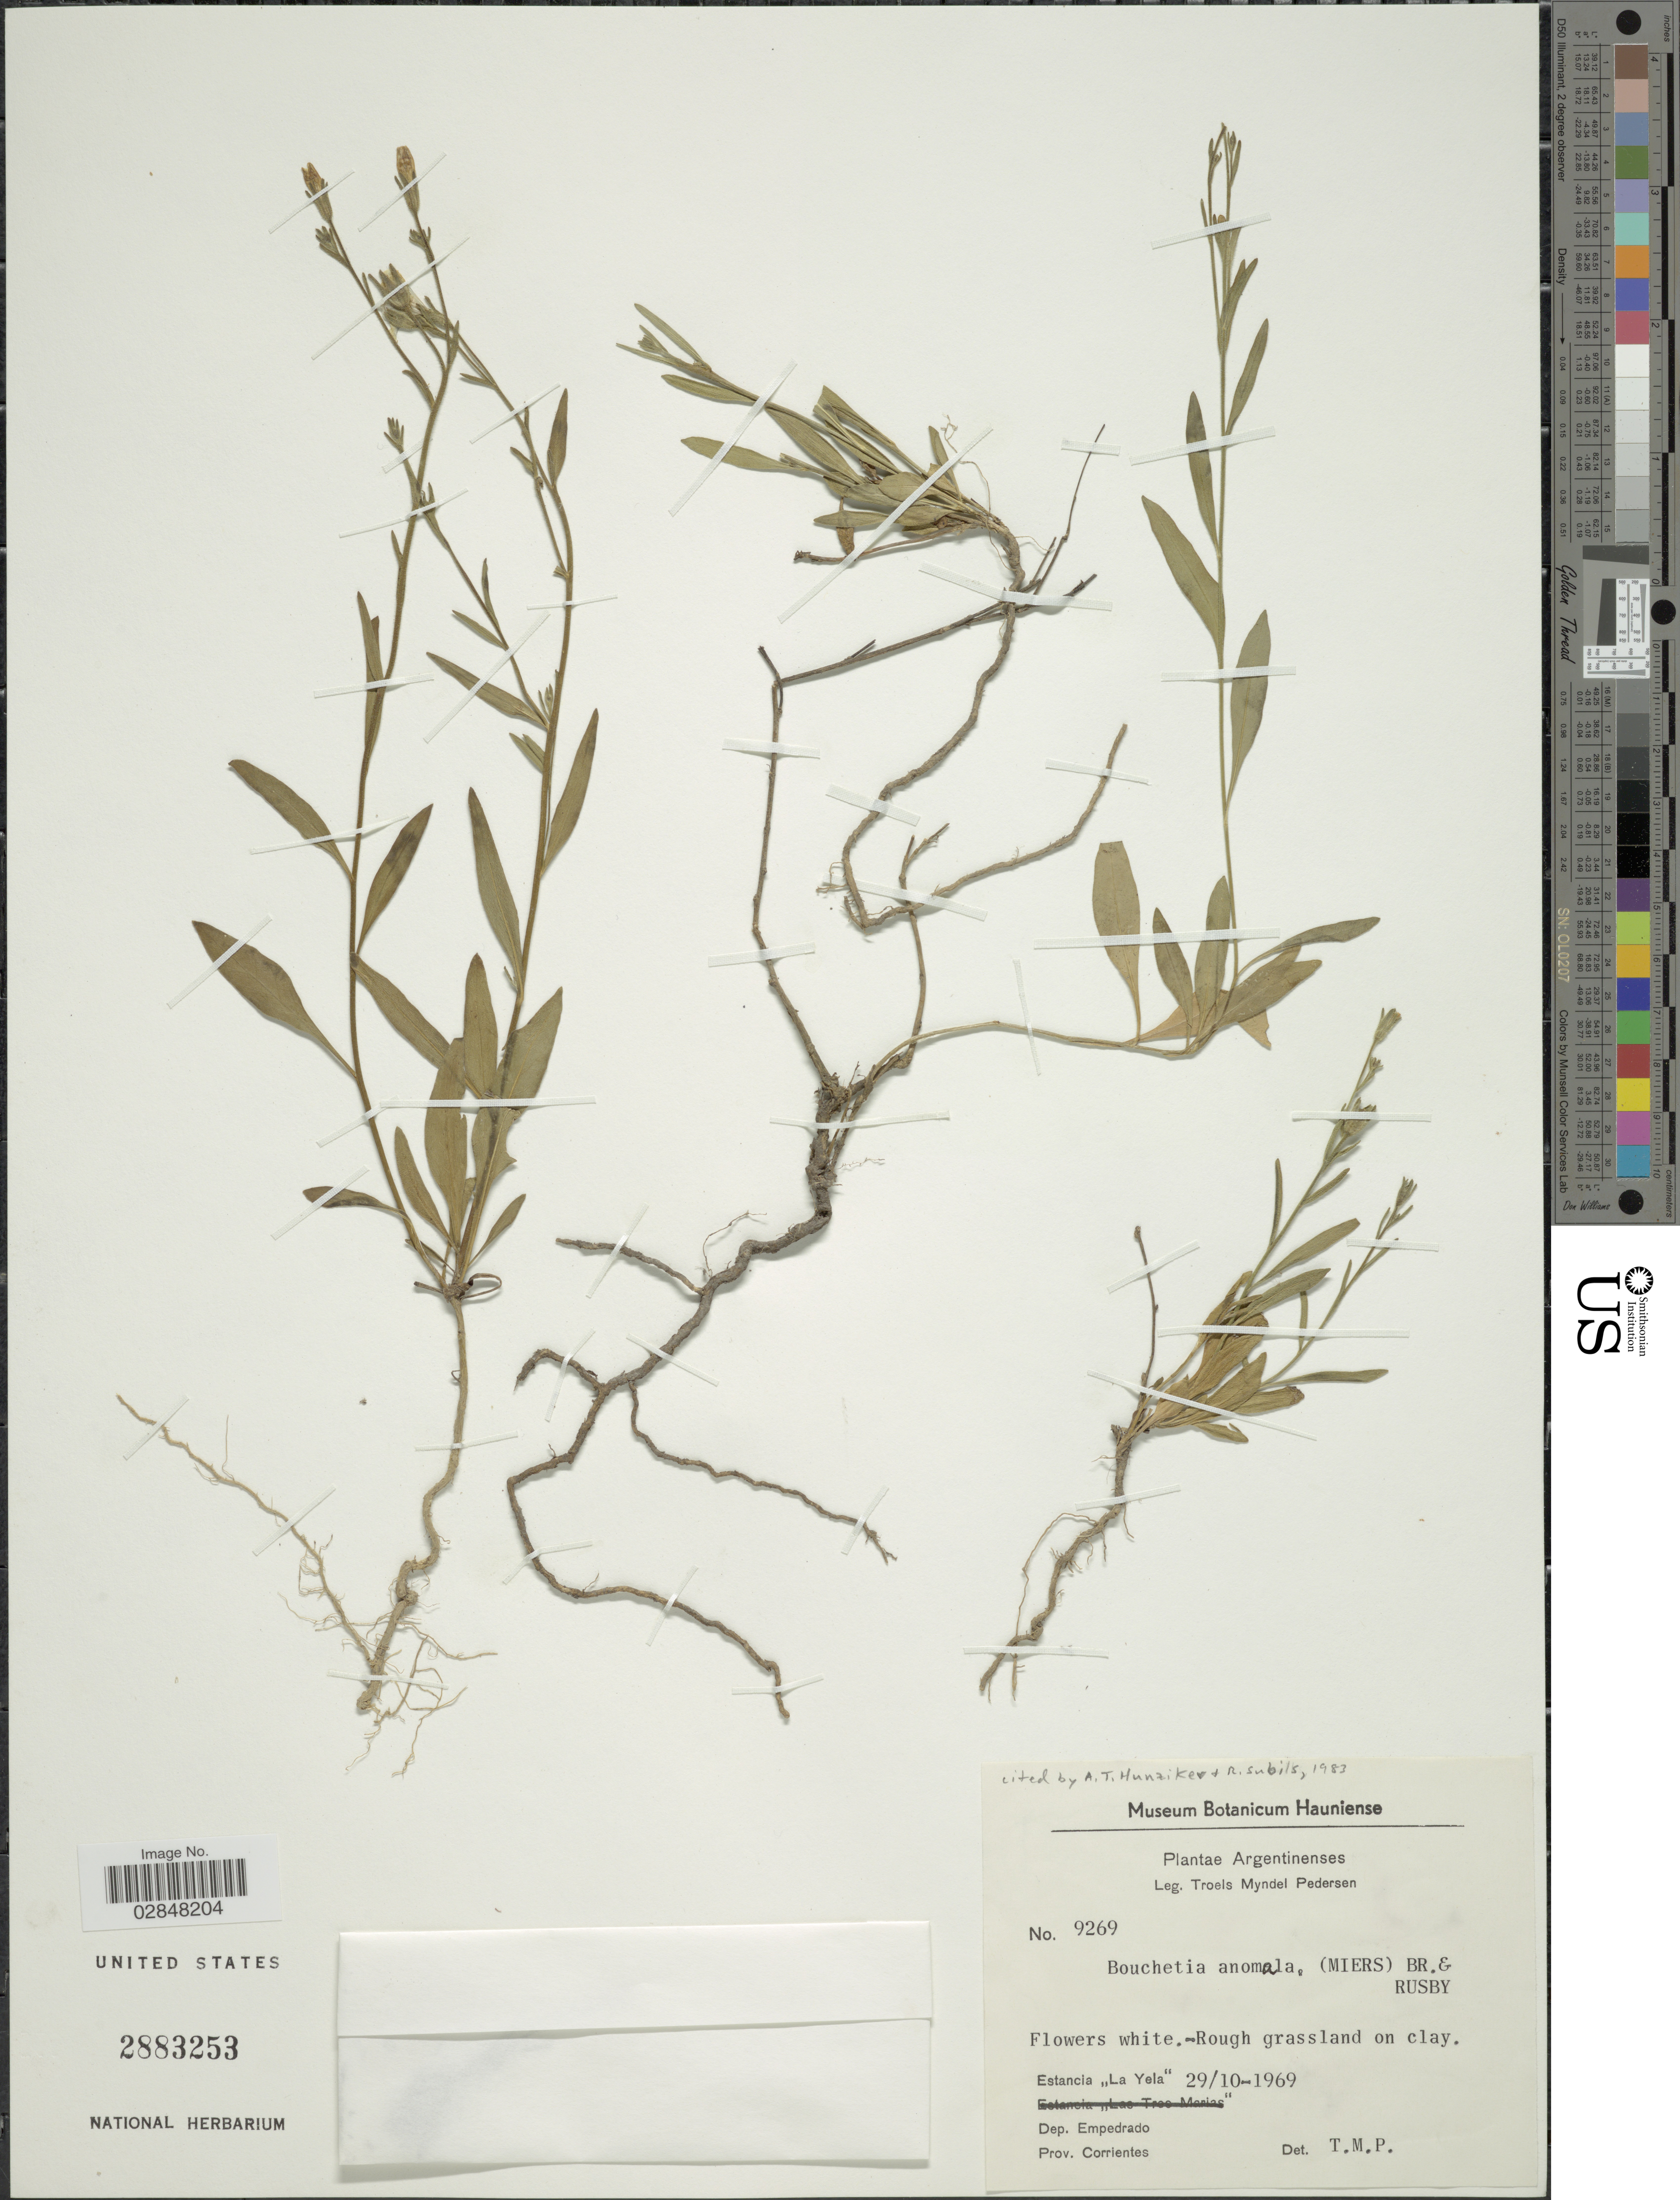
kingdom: Plantae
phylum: Tracheophyta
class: Magnoliopsida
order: Solanales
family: Solanaceae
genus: Bouchetia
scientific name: Bouchetia anomala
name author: (Miers) & Rusby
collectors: T. Pederson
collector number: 9269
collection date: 1969-10-29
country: Argentina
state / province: Corrientes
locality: Estancia "La Yela". Dep. Empedrado.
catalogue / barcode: US 2883253